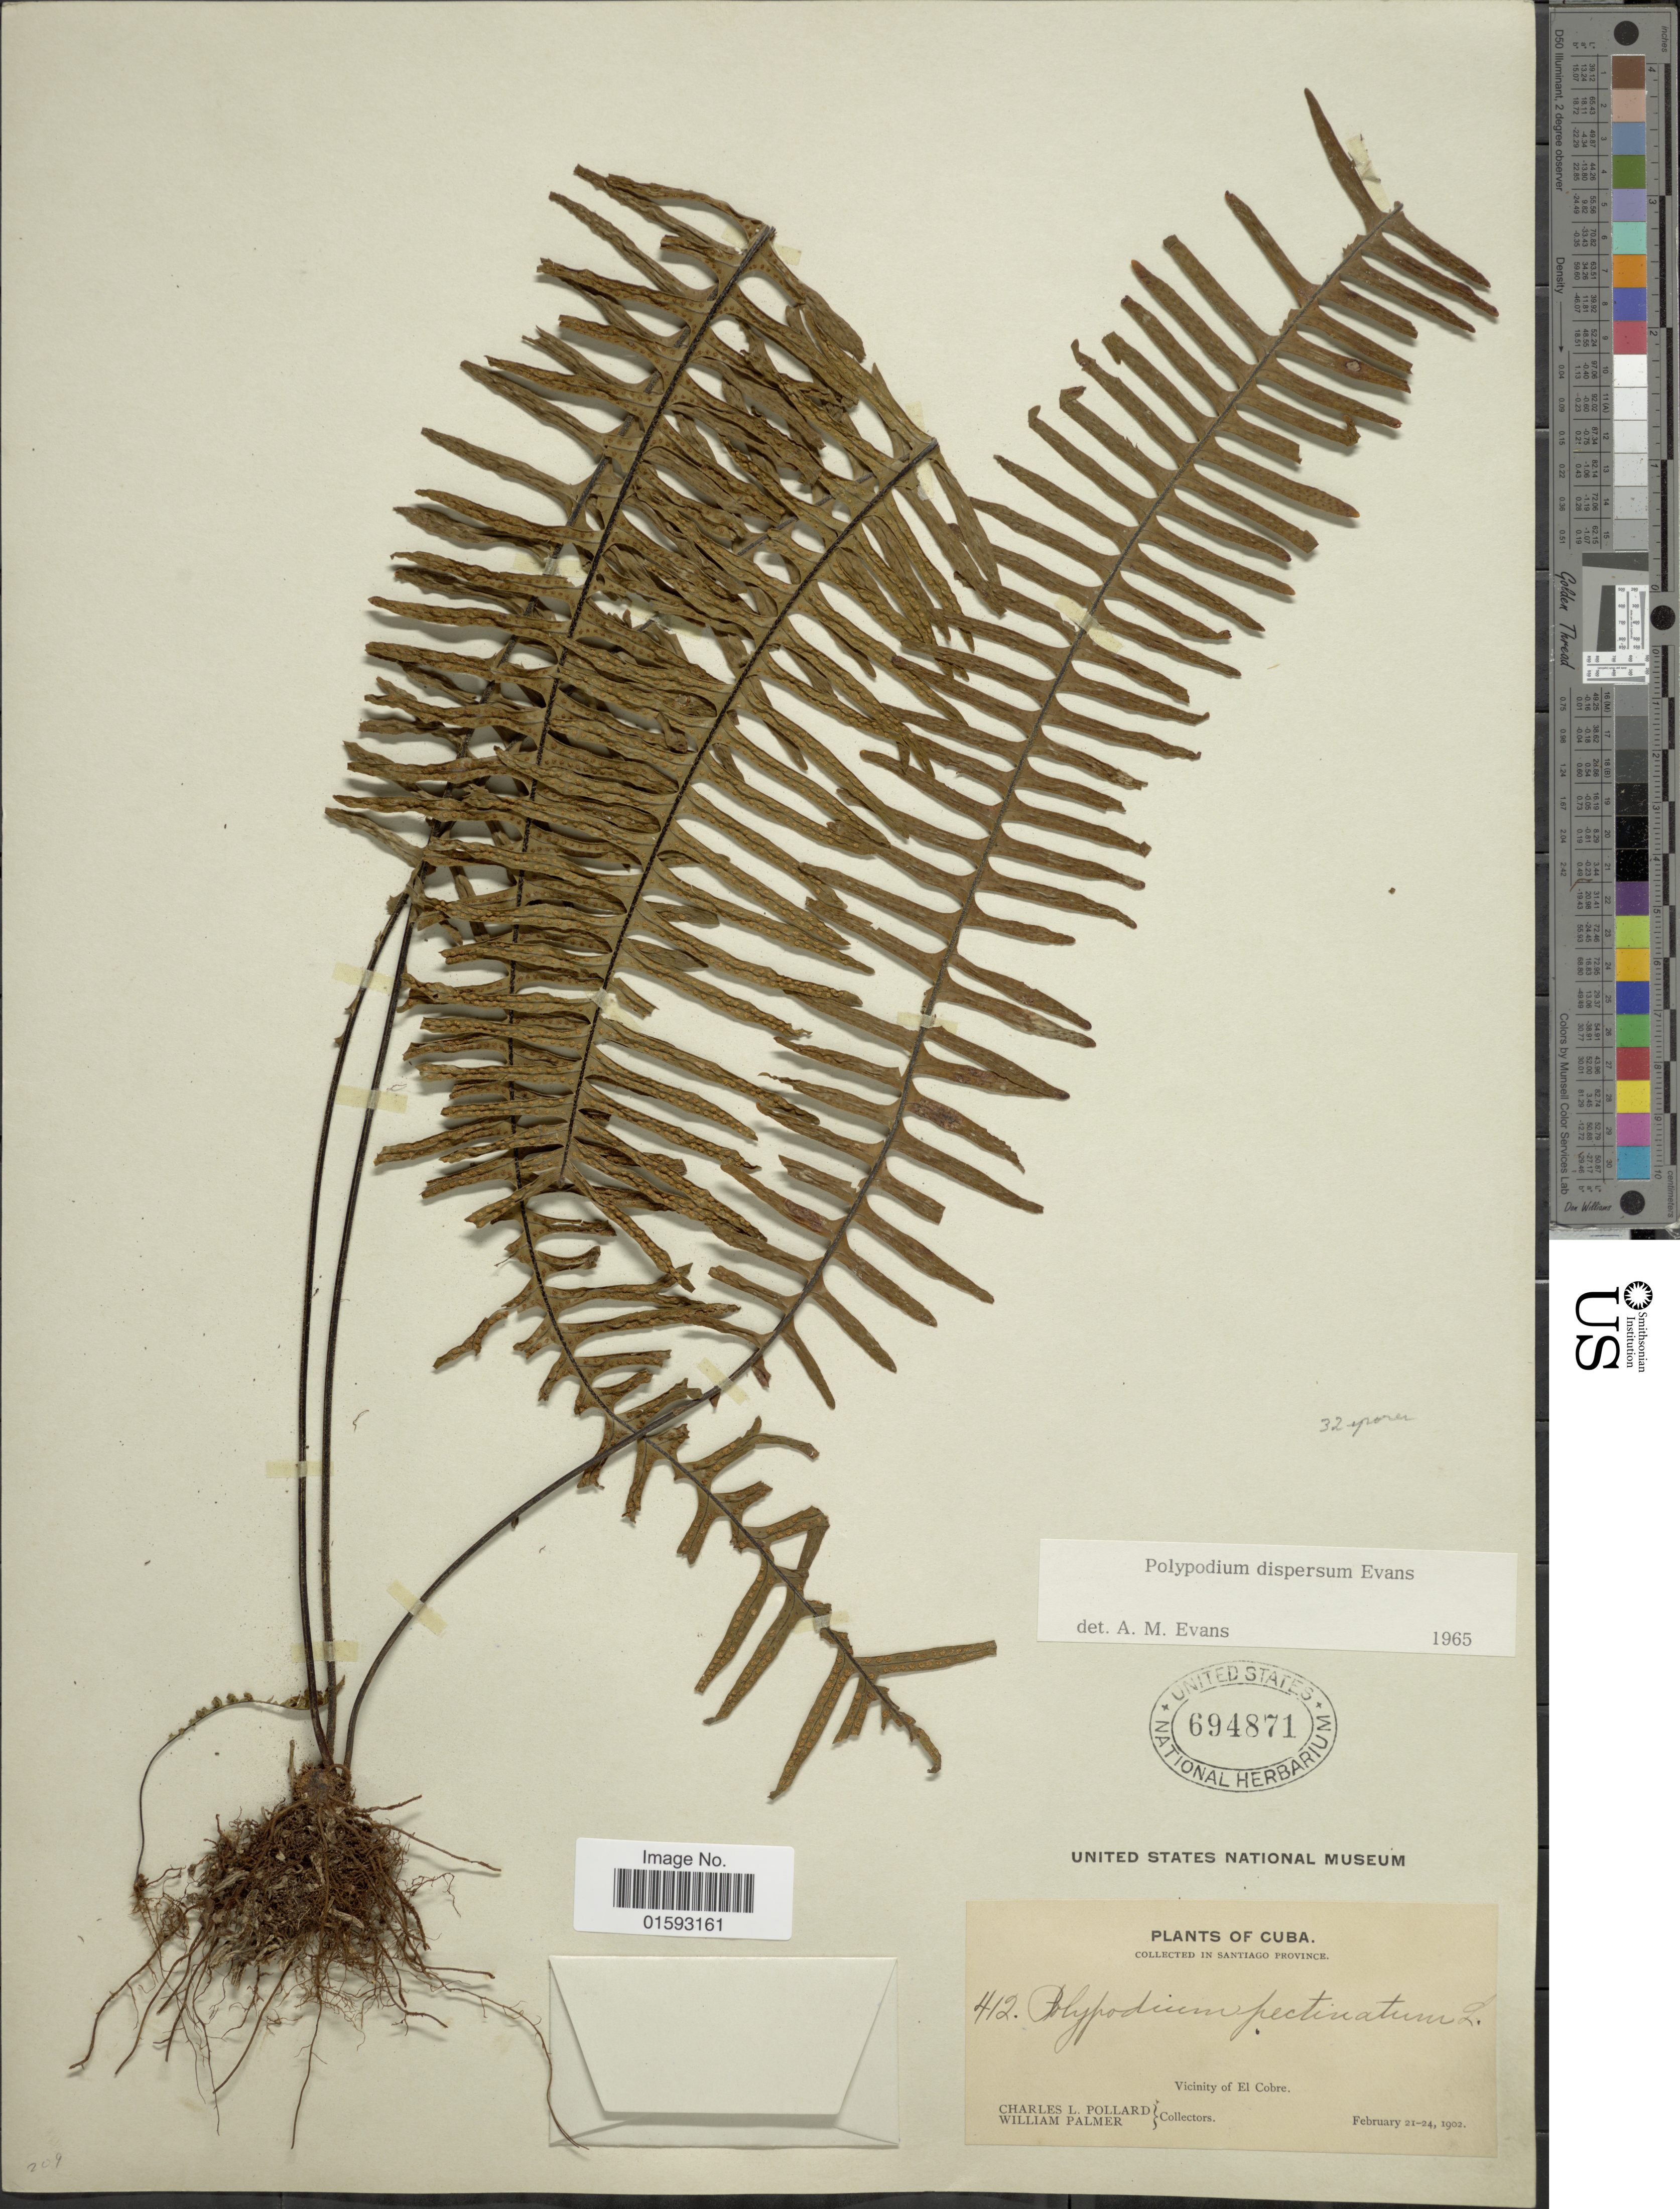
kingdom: Plantae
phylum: Tracheophyta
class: Polypodiopsida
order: Polypodiales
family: Polypodiaceae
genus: Pecluma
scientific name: Pecluma dispersa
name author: (A.M. Evans) M.G. Price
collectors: C. L. Pollard & W. Palmer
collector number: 412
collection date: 1902-02-21/1902-02-24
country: Cuba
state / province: Santiago de Cuba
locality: Vicinity of El Cobre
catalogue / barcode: US 694871